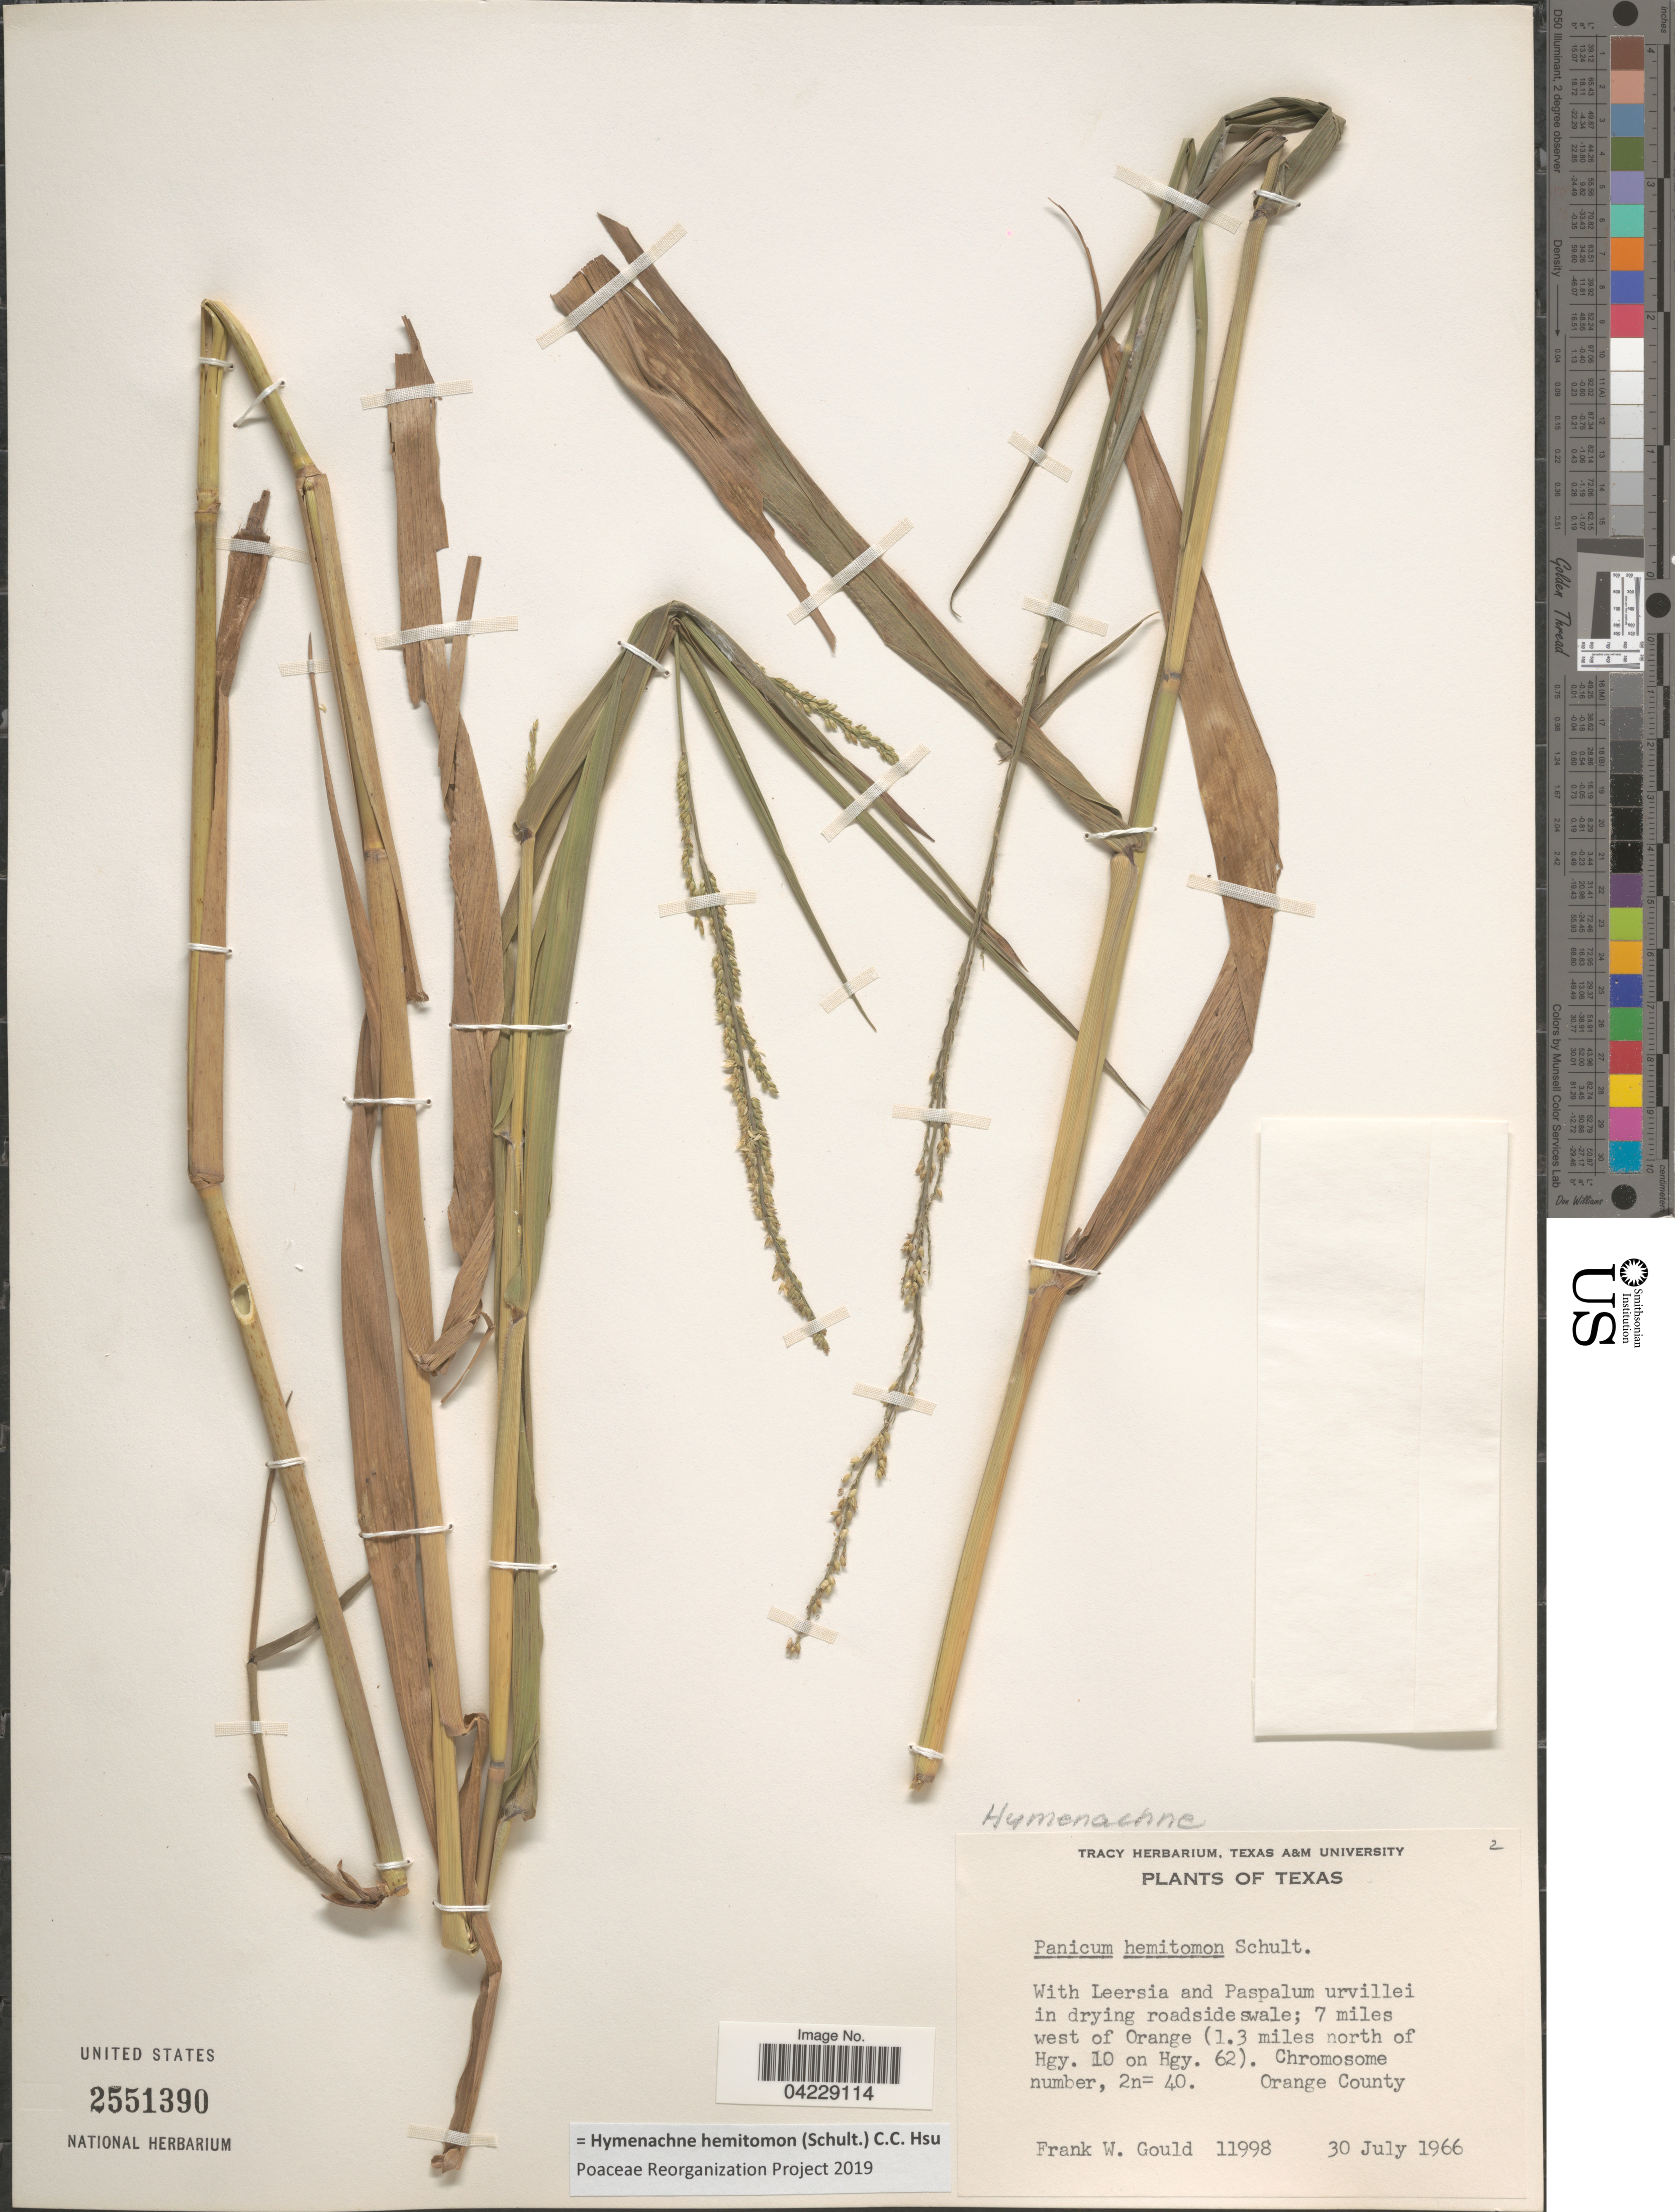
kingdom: Plantae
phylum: Tracheophyta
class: Liliopsida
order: Poales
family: Poaceae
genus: Hymenachne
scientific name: Hymenachne hemitomon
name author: (Schult.) C. C. Hsu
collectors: F. W. Gould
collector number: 11998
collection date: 1966-07-30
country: United States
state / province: Texas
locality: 7 miles west of Orange (1.3 miles north of Hgy. 10 on Hgy. 62). Orange County.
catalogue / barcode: US 2551390